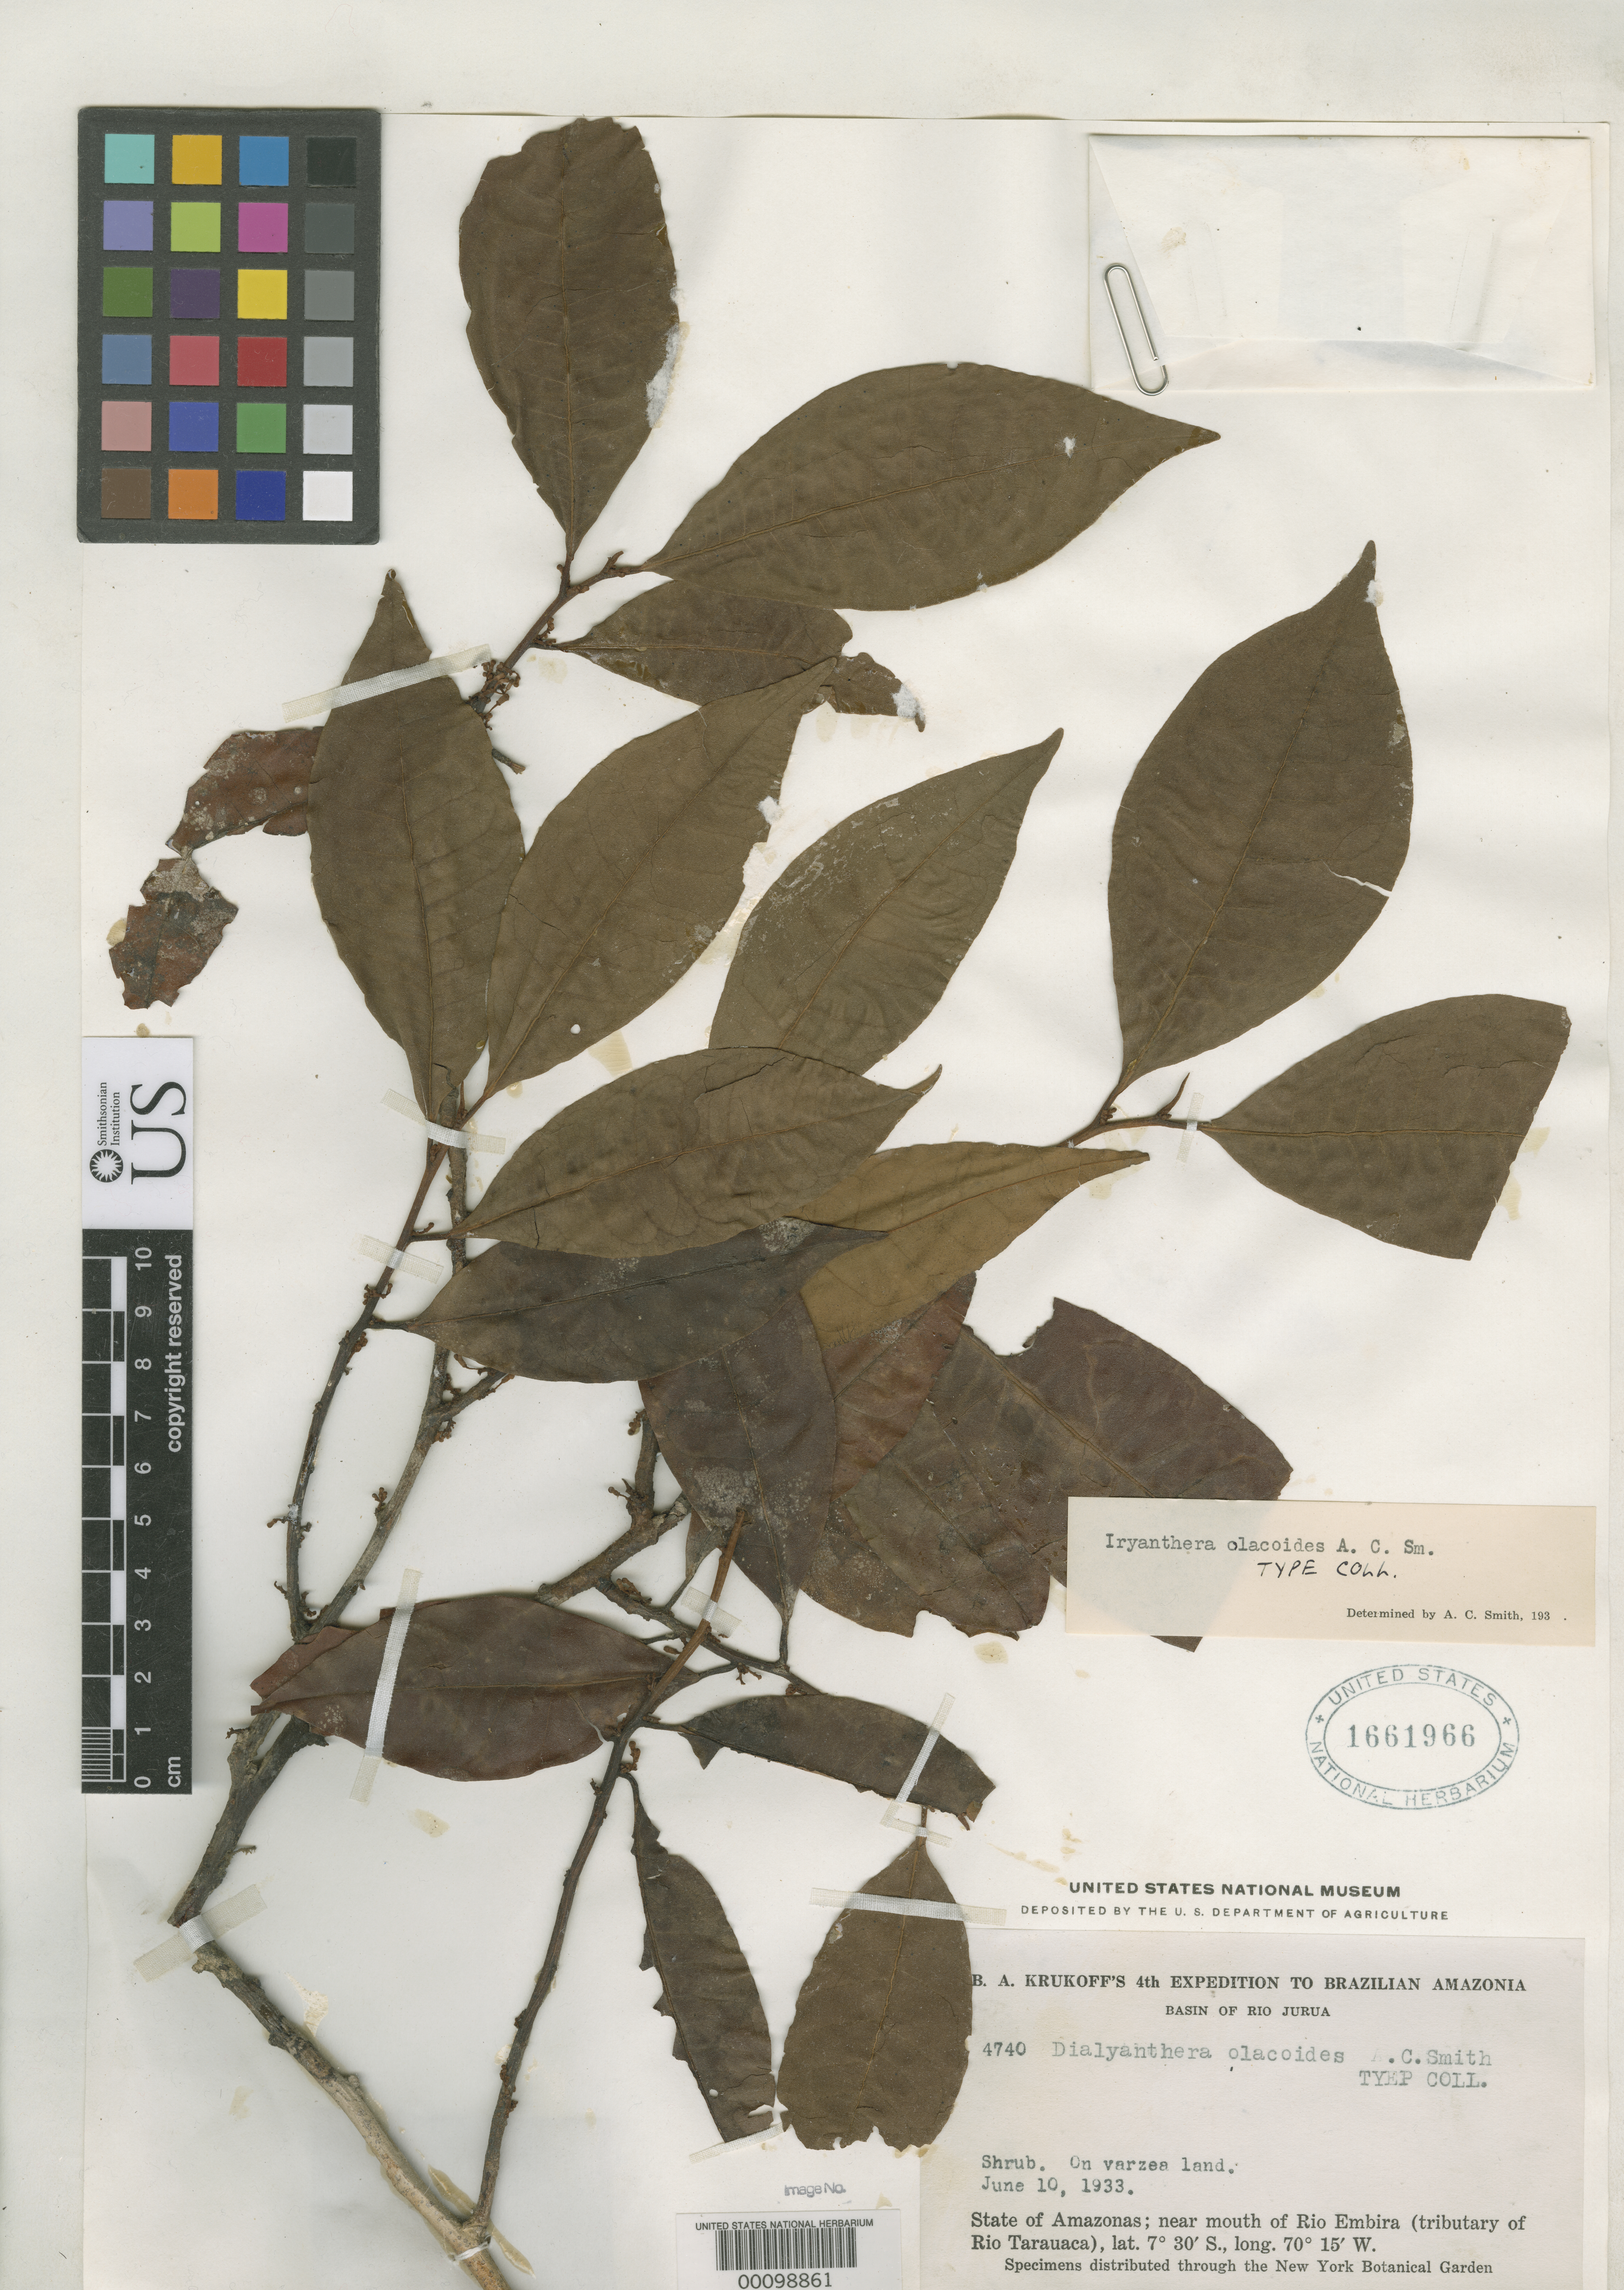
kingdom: Plantae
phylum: Tracheophyta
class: Magnoliopsida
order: Magnoliales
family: Myristicaceae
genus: Dialyanthera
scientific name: Dialyanthera olacoides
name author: A.C. Sm.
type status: Isotype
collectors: B. A. Krukoff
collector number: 4740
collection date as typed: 10 Jun 1933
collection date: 1933-06-10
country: Brazil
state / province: Amazonas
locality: Near mouth of Rio Embira.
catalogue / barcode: US 1661966